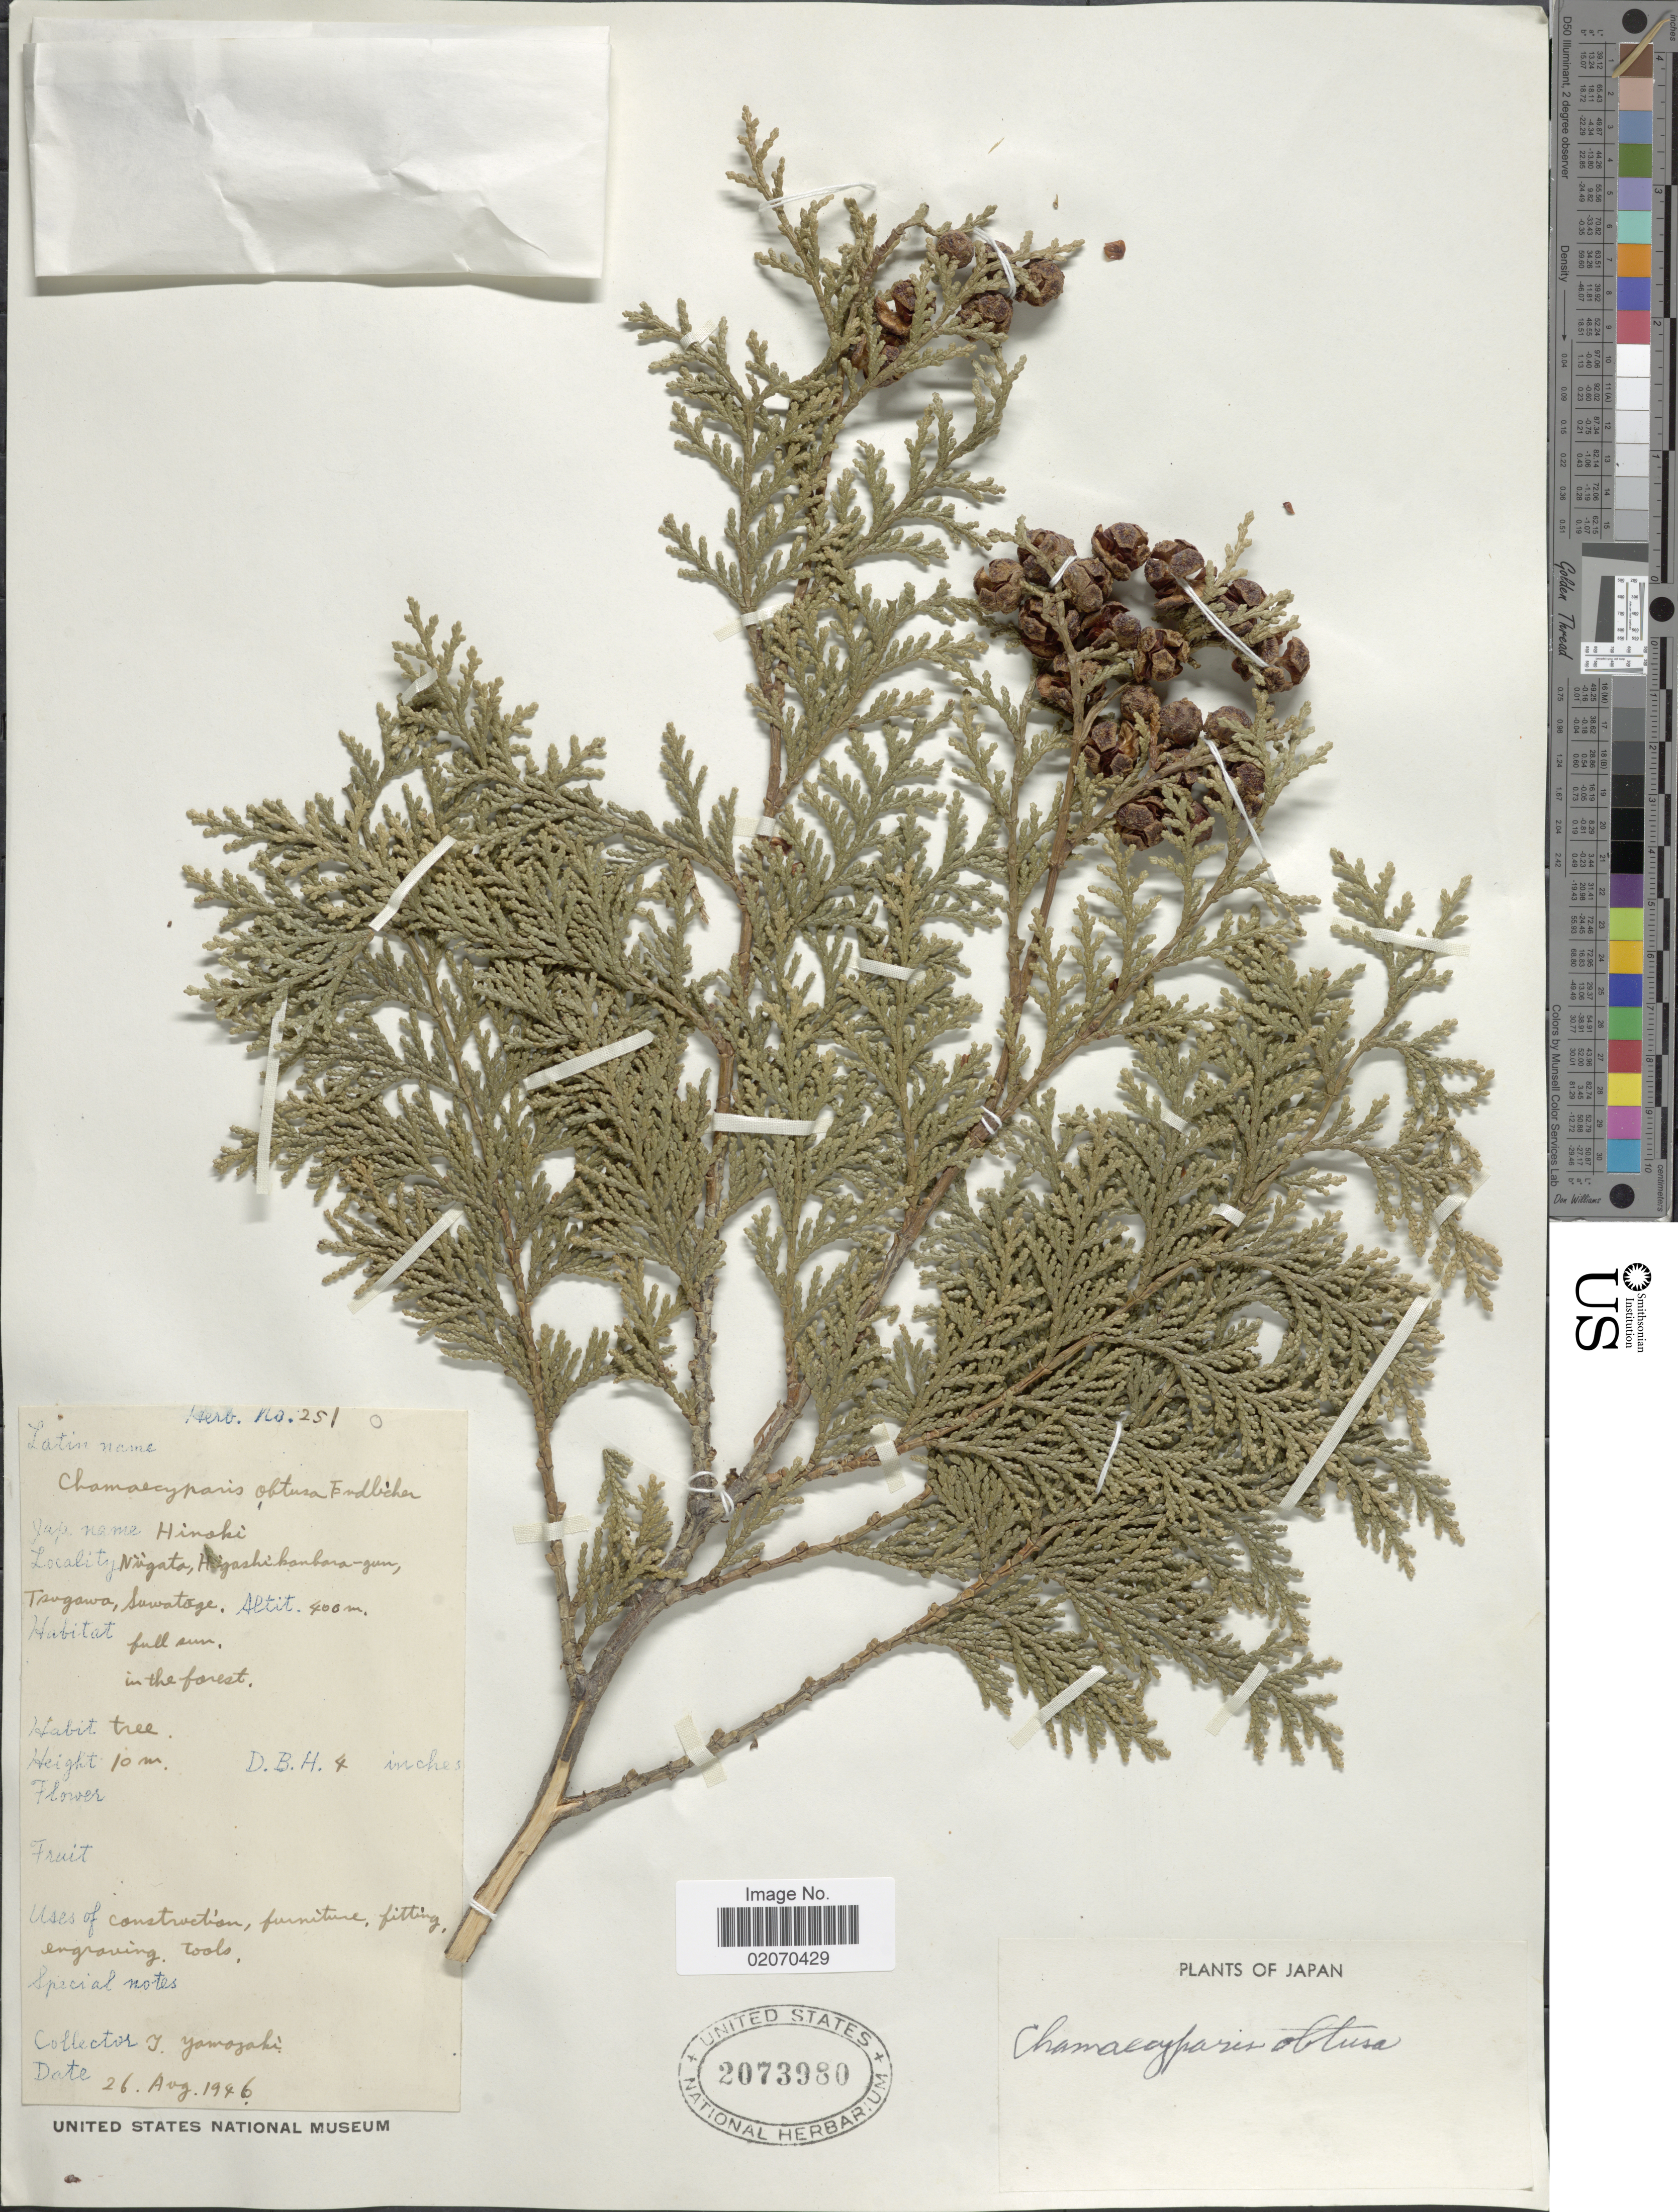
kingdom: Plantae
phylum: Tracheophyta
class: Pinopsida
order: Pinales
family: Cupressaceae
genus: Chamaecyparis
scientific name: Chamaecyparis obtusa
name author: (Siebold & Zucc.) Endl.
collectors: T. Yamazaki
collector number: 251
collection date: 1946-08-26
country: Japan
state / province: Niigata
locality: Niigata, Higashikanbara-gun, tsugawa, Suwatoge.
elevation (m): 400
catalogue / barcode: US 2073980